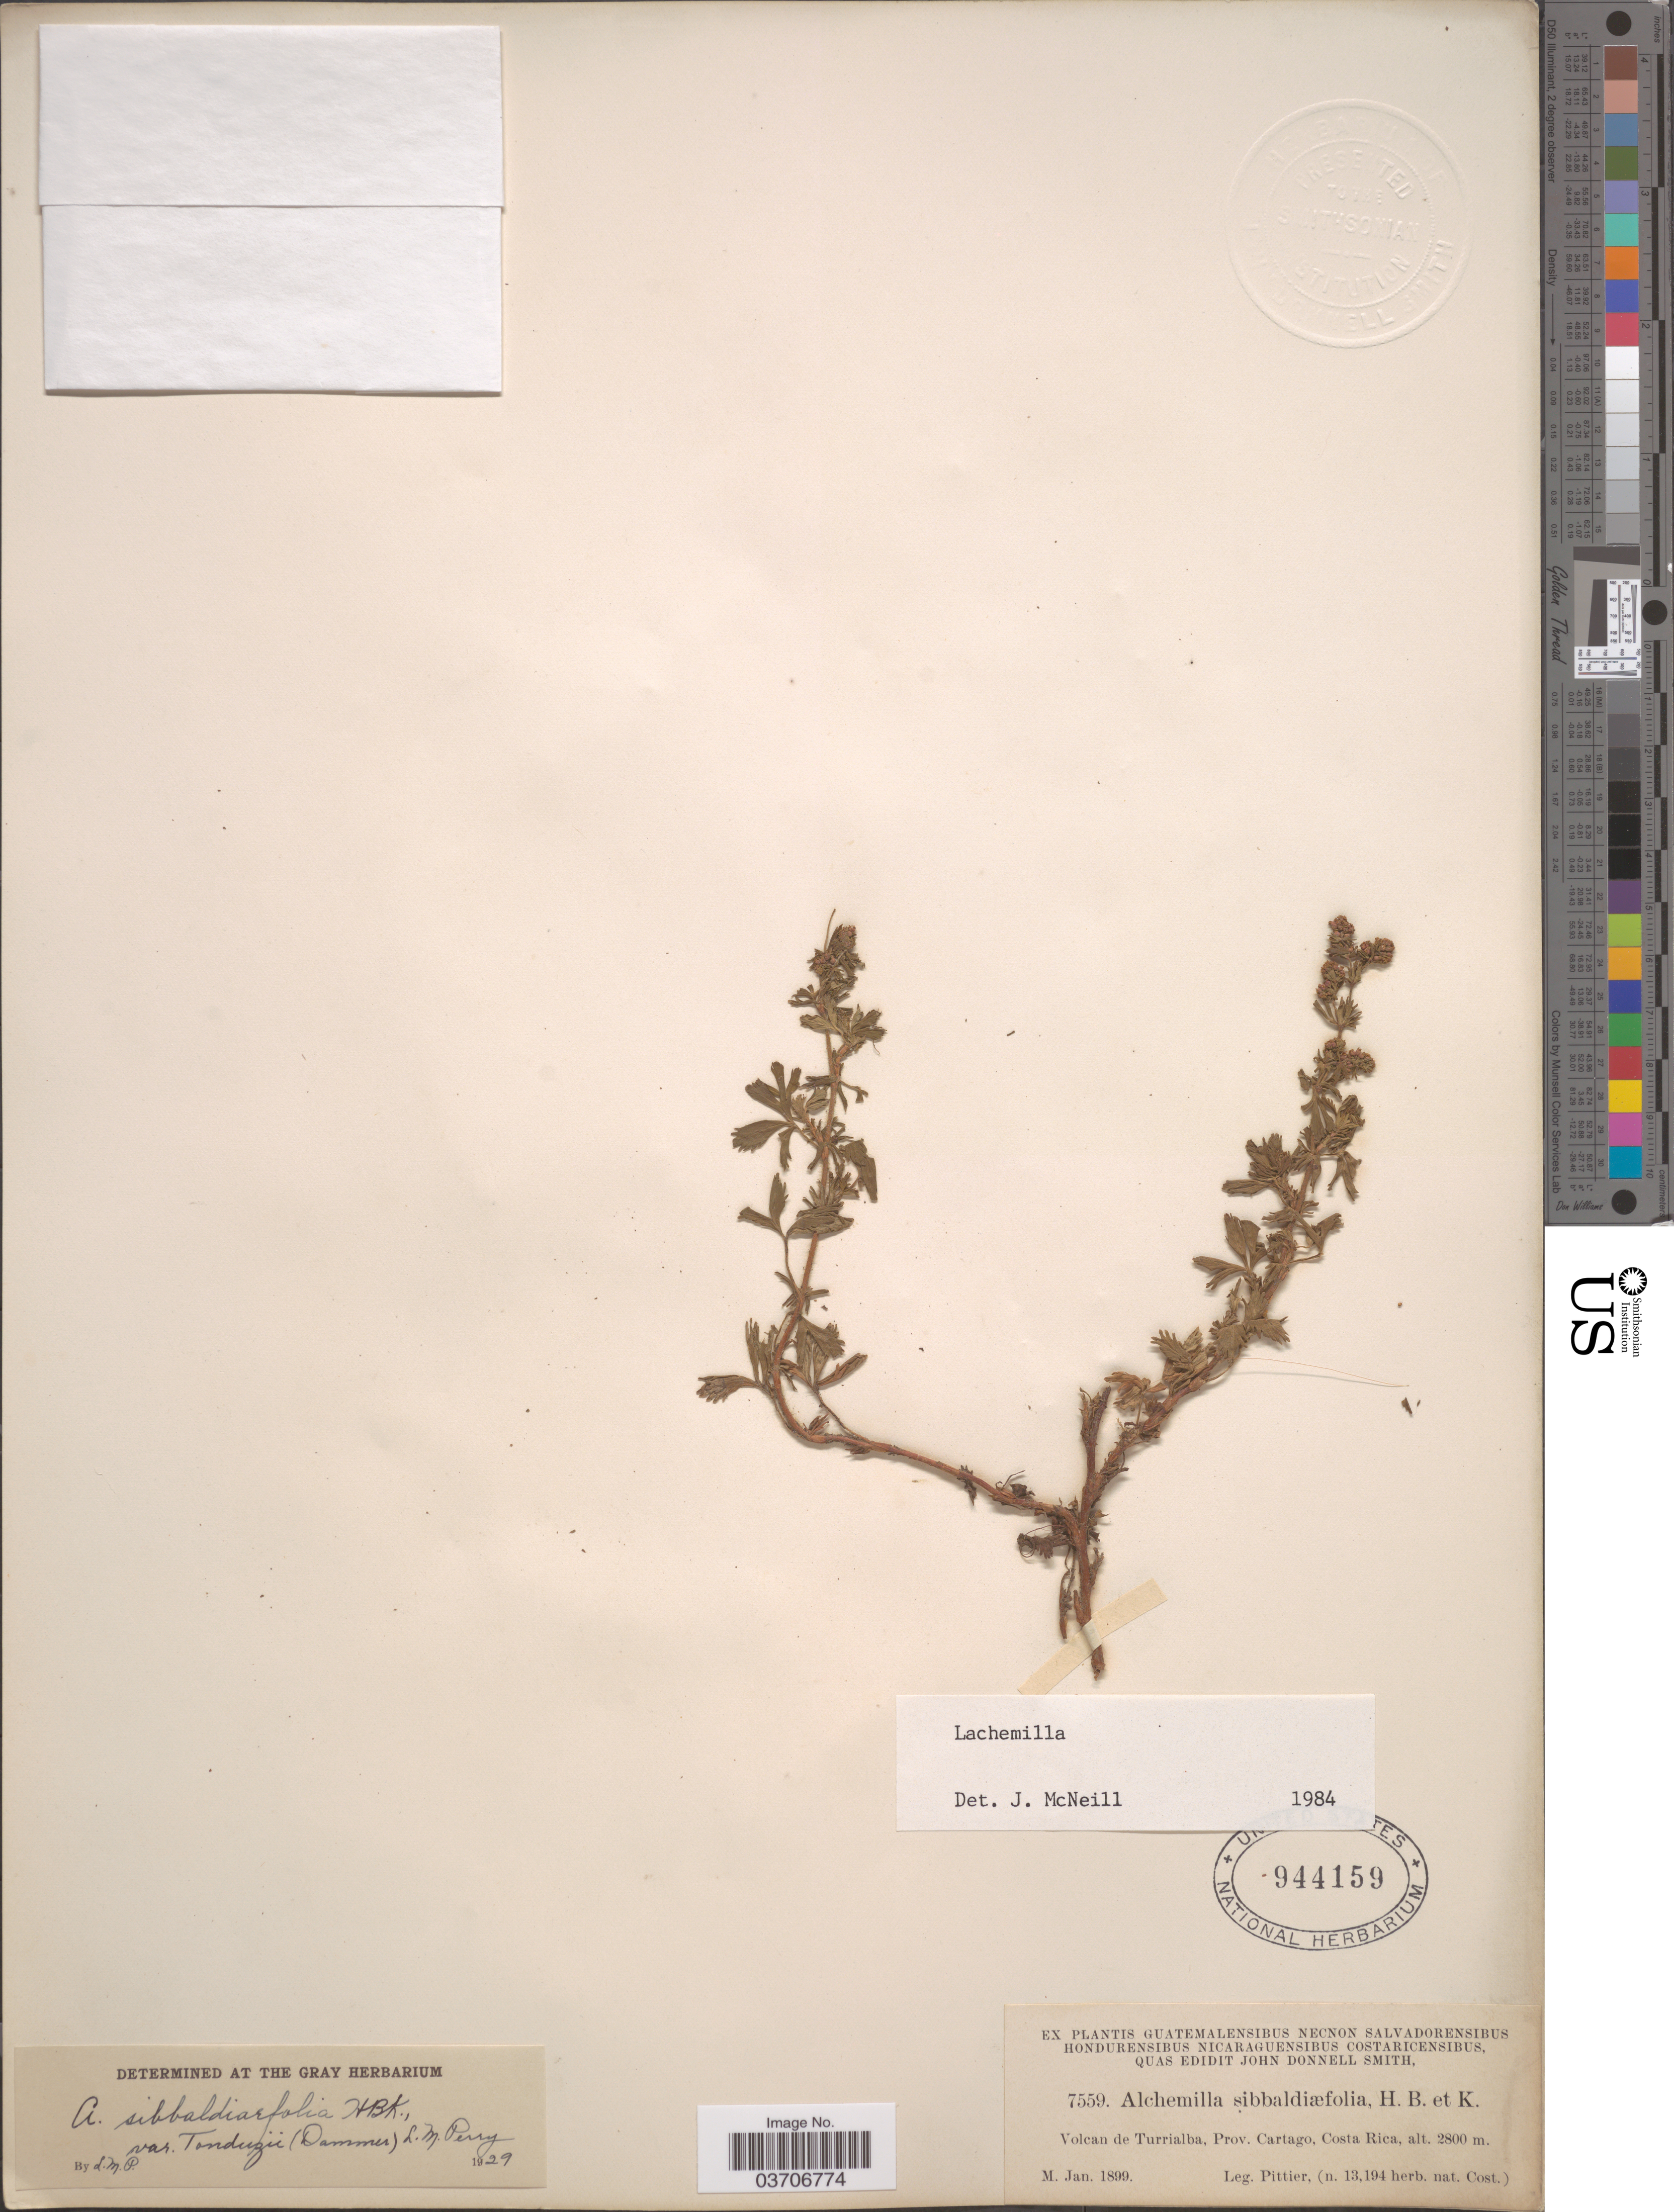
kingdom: Plantae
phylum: Tracheophyta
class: Magnoliopsida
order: Rosales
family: Rosaceae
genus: Lachemilla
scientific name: Lachemilla sp.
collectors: Pittier, --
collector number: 7559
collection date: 1899-01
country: Costa Rica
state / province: Cartago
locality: Volcan de Turrialba.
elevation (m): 2800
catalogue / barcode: US 944159